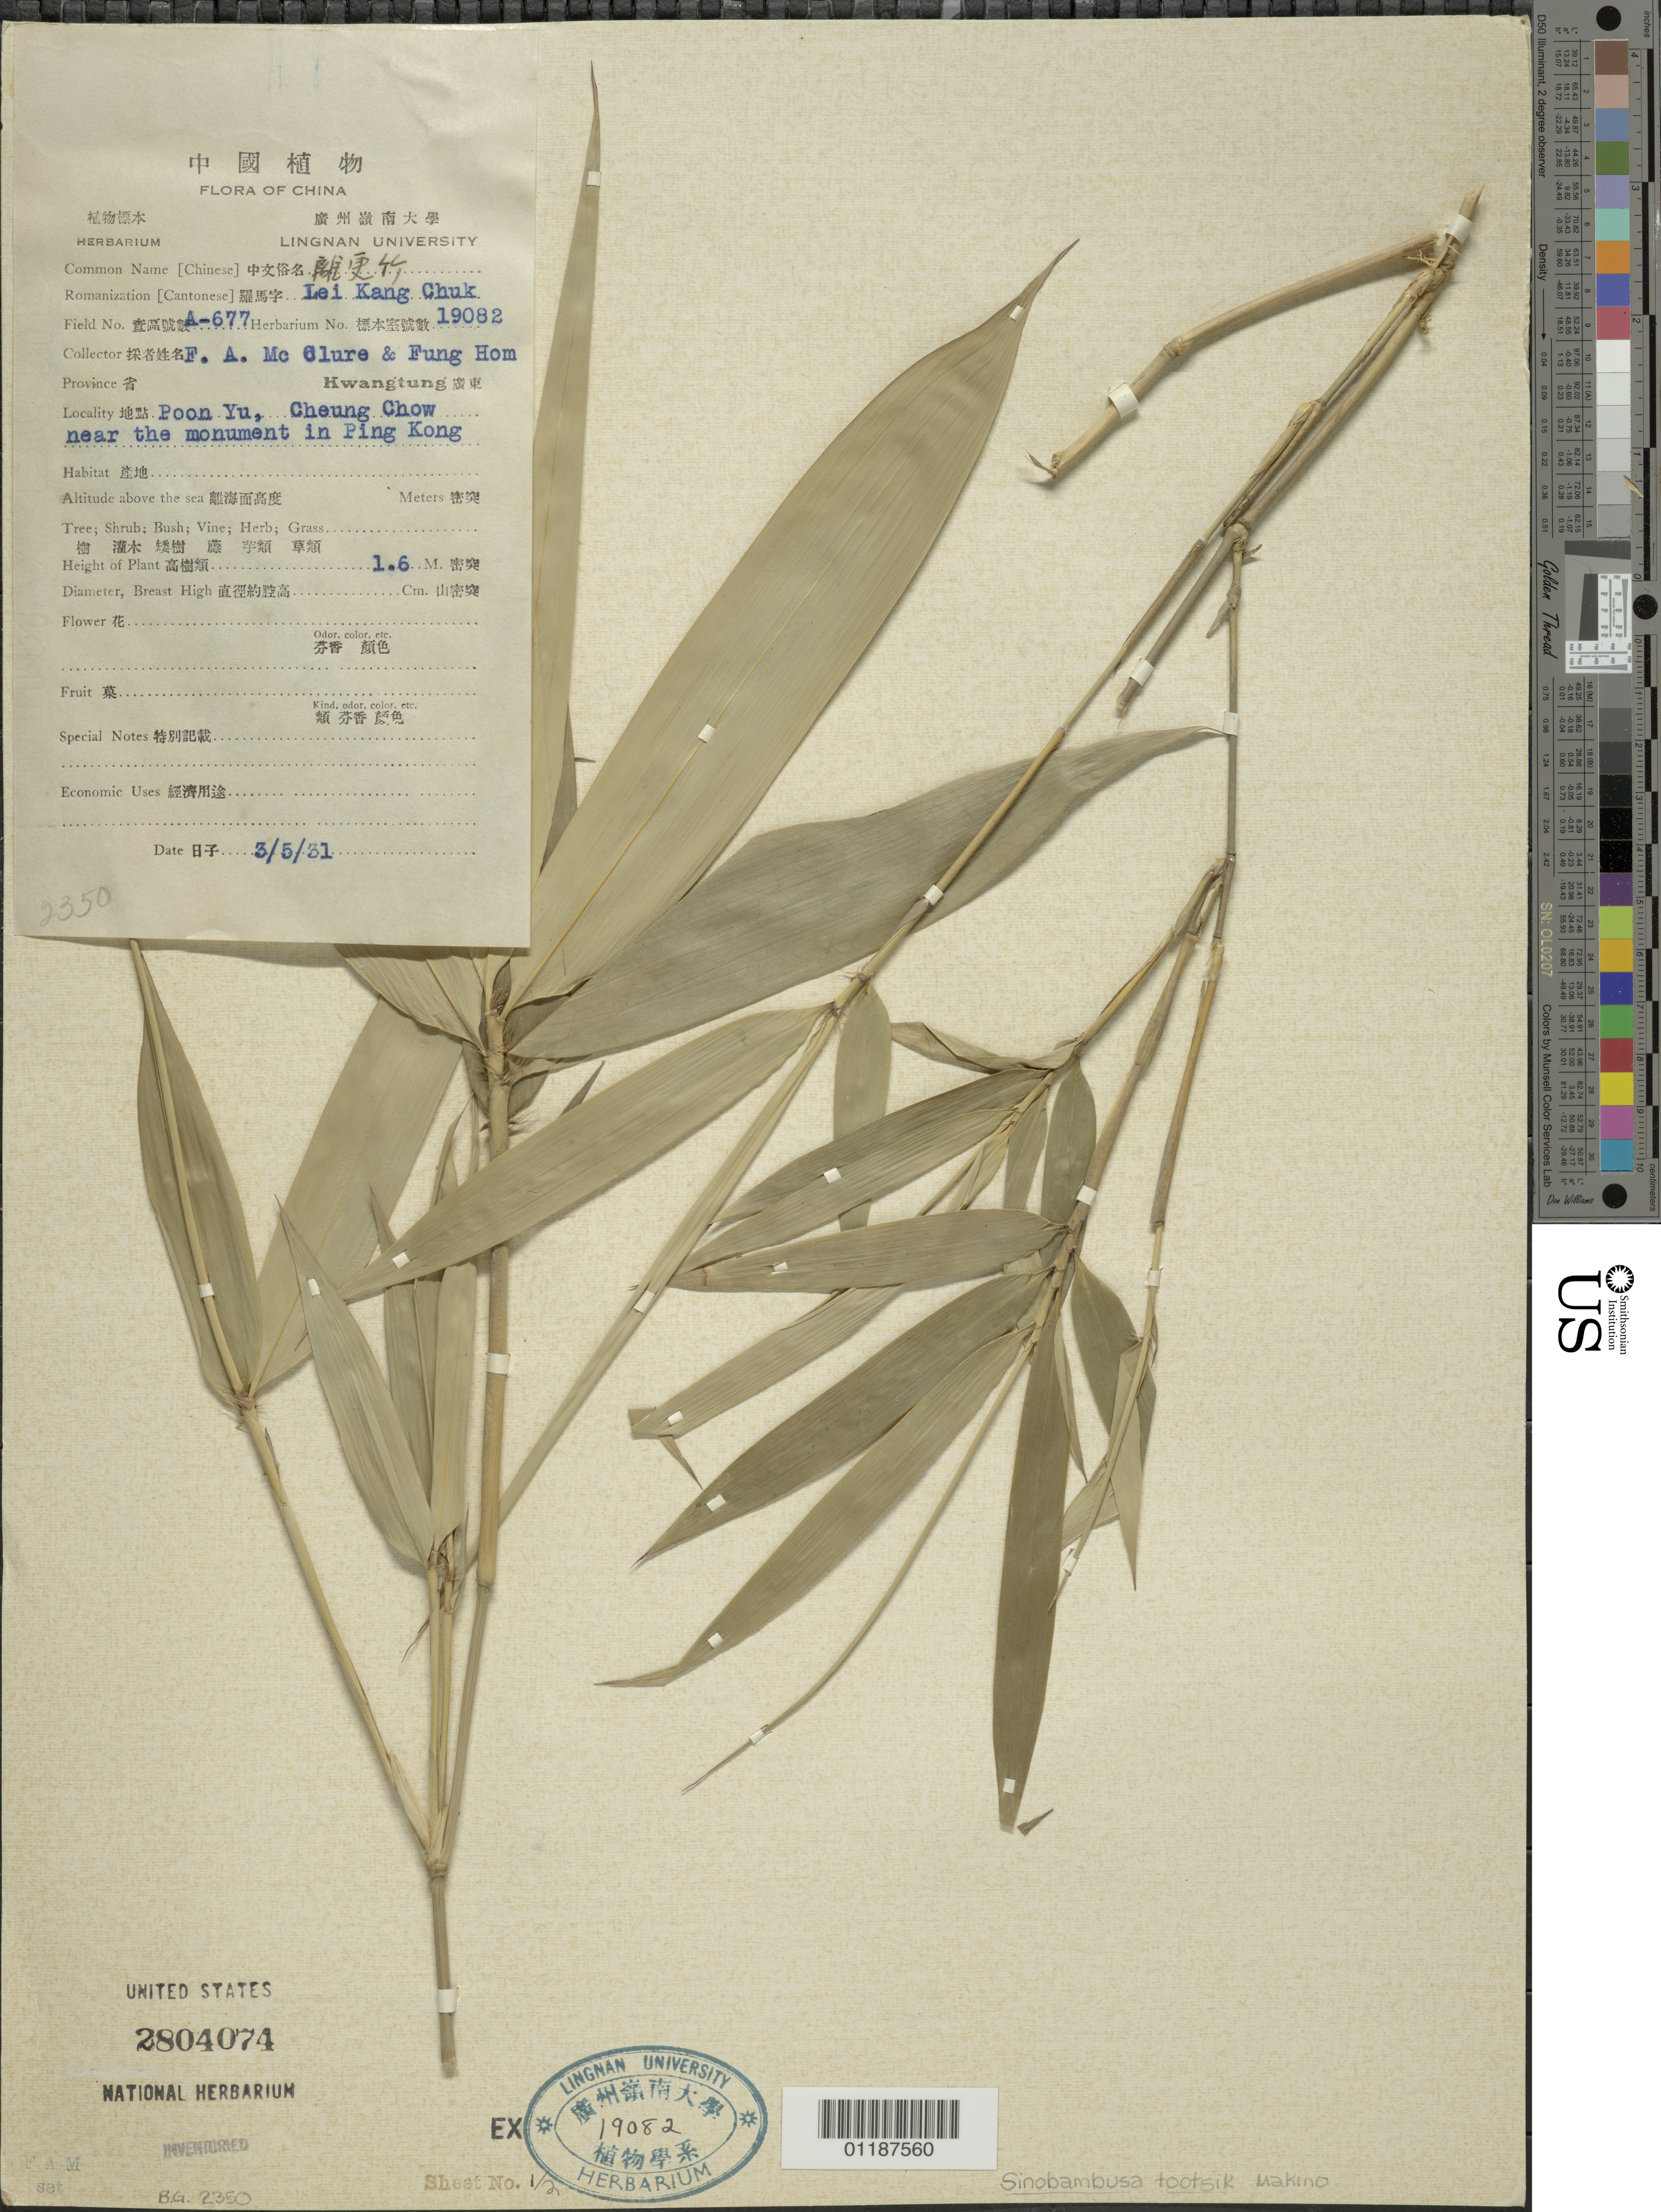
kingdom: Plantae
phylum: Tracheophyta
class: Liliopsida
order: Poales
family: Poaceae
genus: Sinobambusa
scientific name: Sinobambusa tootsik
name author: Makino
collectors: F. A. McClure & H. L. Fung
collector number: A-677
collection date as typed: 05 Mar 1931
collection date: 1931-03-05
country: China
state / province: Guangdong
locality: Poon Yu, Cheung Chow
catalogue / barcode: US 2804074